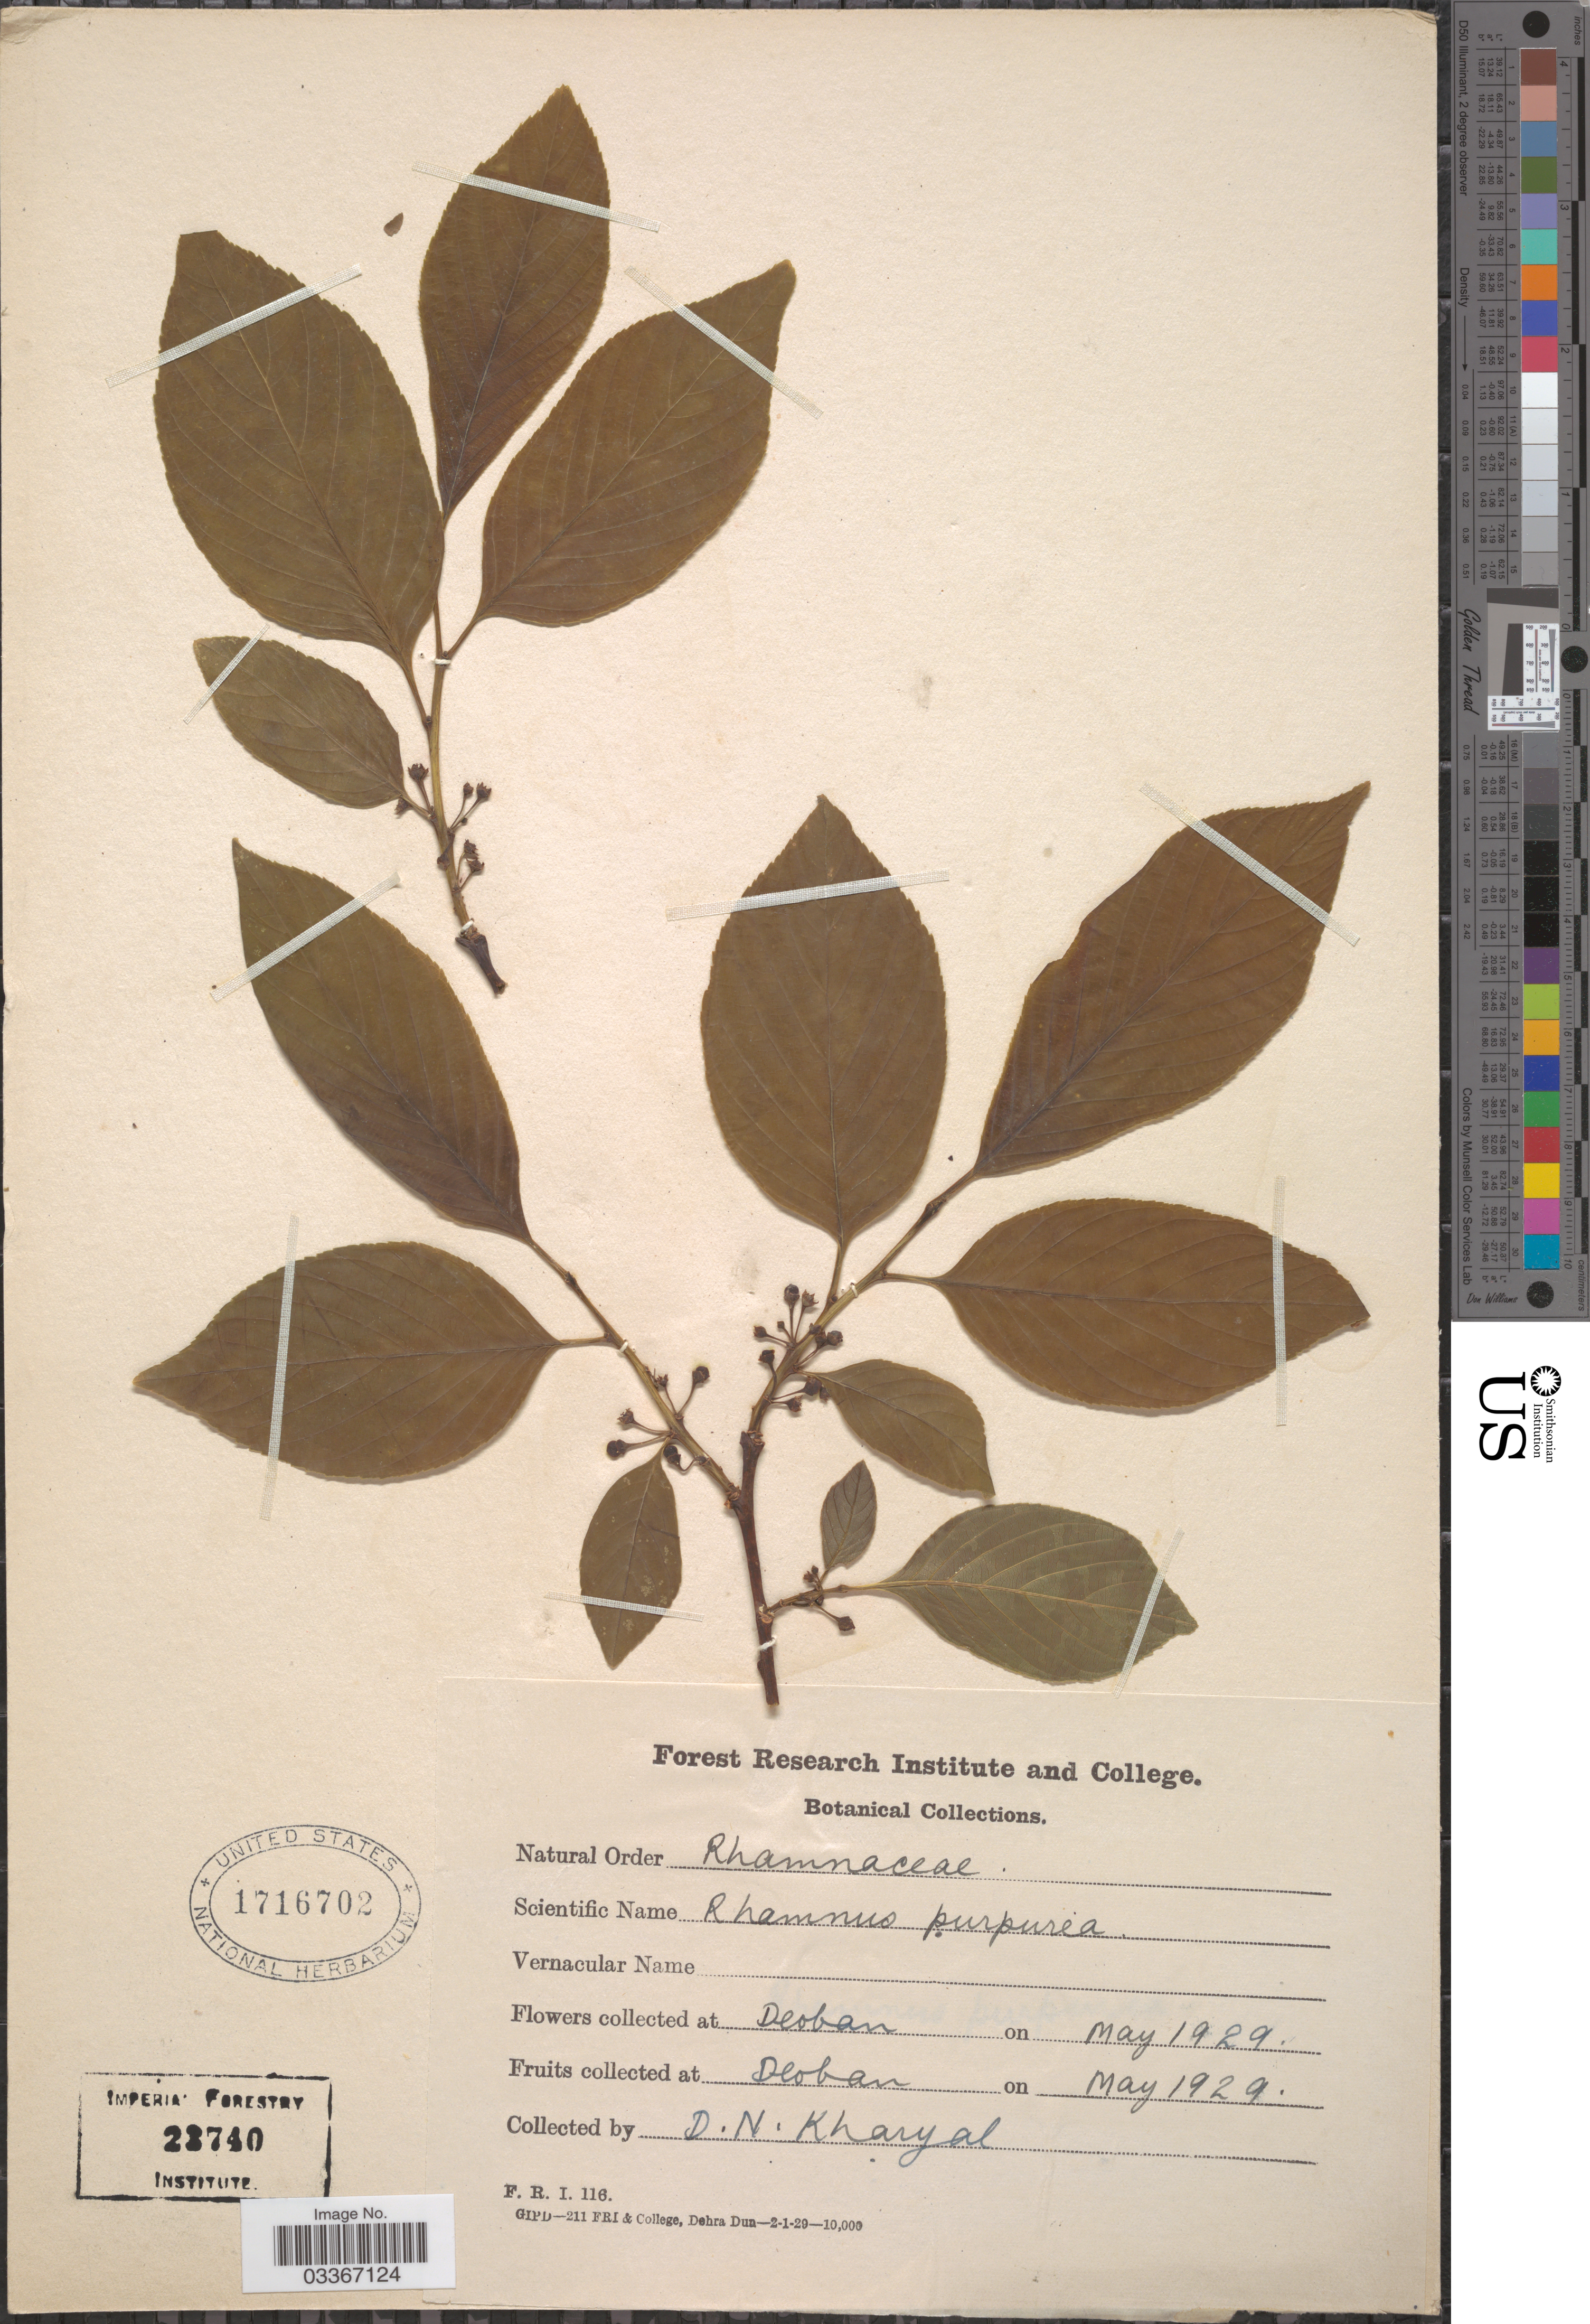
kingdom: Plantae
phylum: Tracheophyta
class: Magnoliopsida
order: Rosales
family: Rhamnaceae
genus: Rhamnus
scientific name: Rhamnus purpurea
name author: Edgew.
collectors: D. N. Kharyal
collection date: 1929-05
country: India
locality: Deoban.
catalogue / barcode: US 1716702